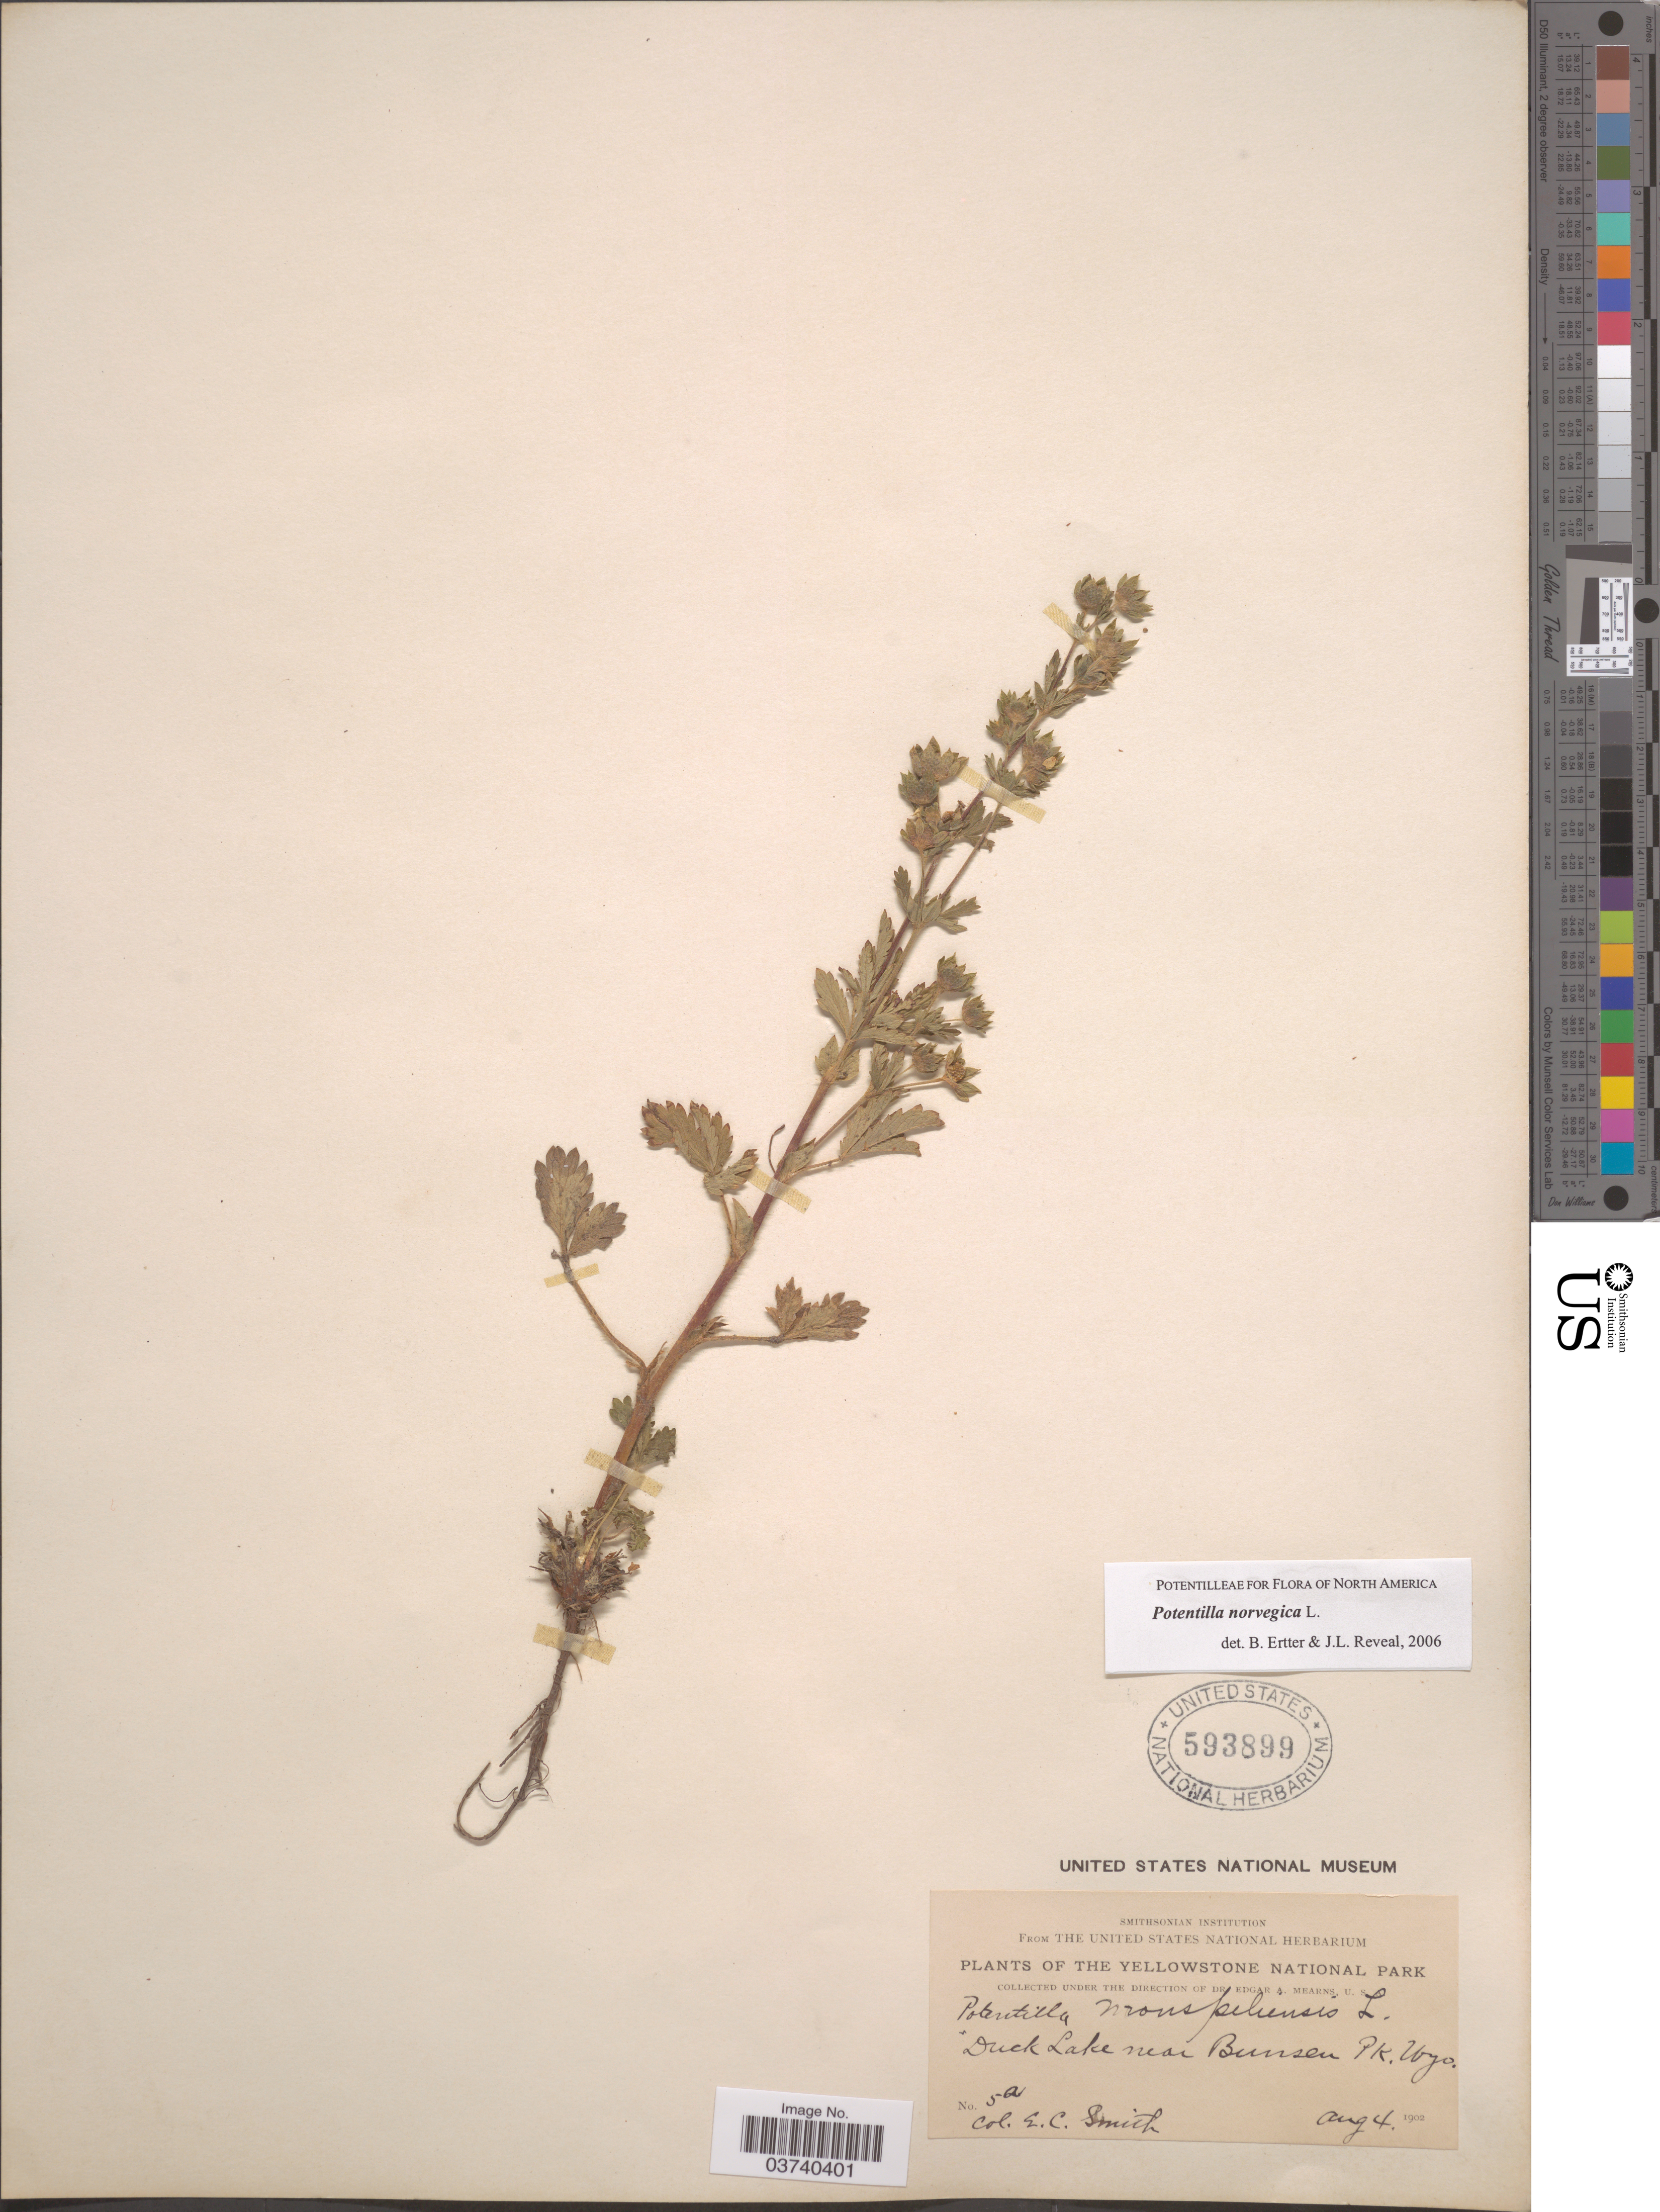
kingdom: Plantae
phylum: Tracheophyta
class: Magnoliopsida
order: Rosales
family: Rosaceae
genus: Potentilla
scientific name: Potentilla norvegica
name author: L.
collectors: E. Smith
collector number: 5a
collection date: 1902-08-04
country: United States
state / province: Wyoming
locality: The Yellowstone National Park. Duck Lake near Bunsen Pk.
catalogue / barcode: US 593899